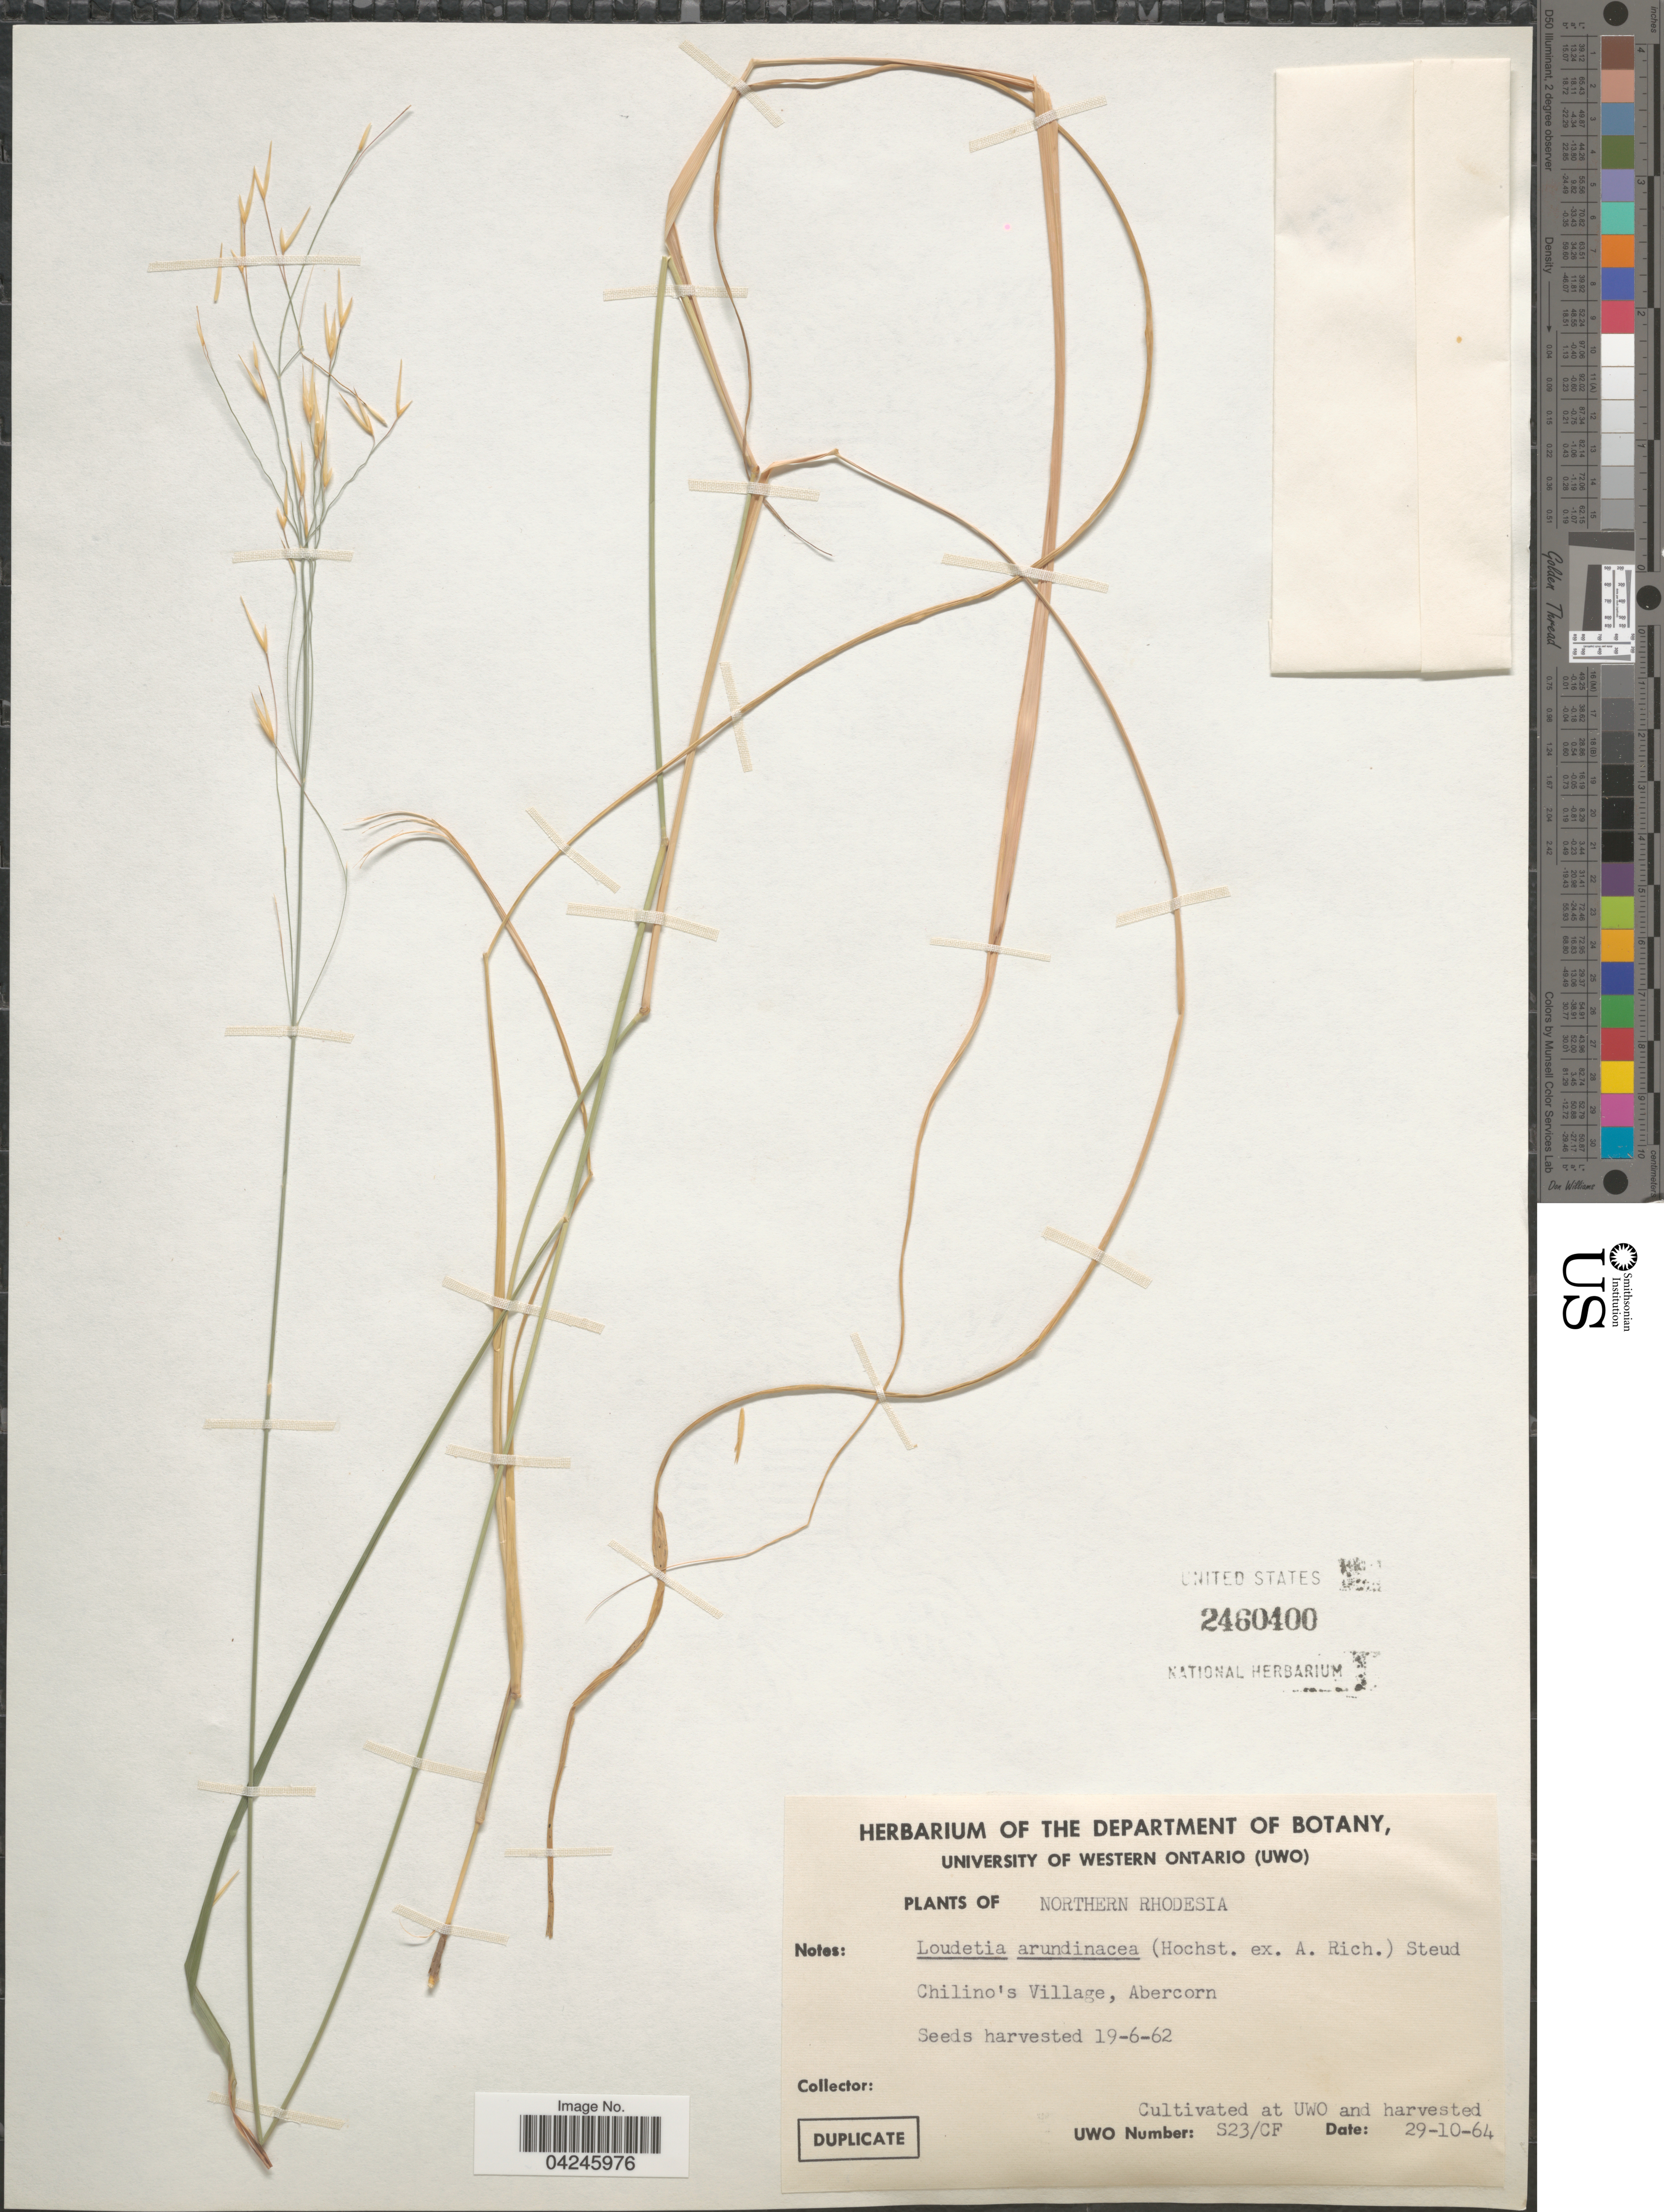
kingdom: Plantae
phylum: Tracheophyta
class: Liliopsida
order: Poales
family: Poaceae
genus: Loudetia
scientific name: Loudetia arundinacea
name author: (Hochst. ex A. Rich.) Steud.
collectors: Botany Staff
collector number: S23/CF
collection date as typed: Transcribed d/m/y: 29/10/64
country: Canada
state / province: Ontario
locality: Cultivated at UWO and harvested.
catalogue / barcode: US 2460400